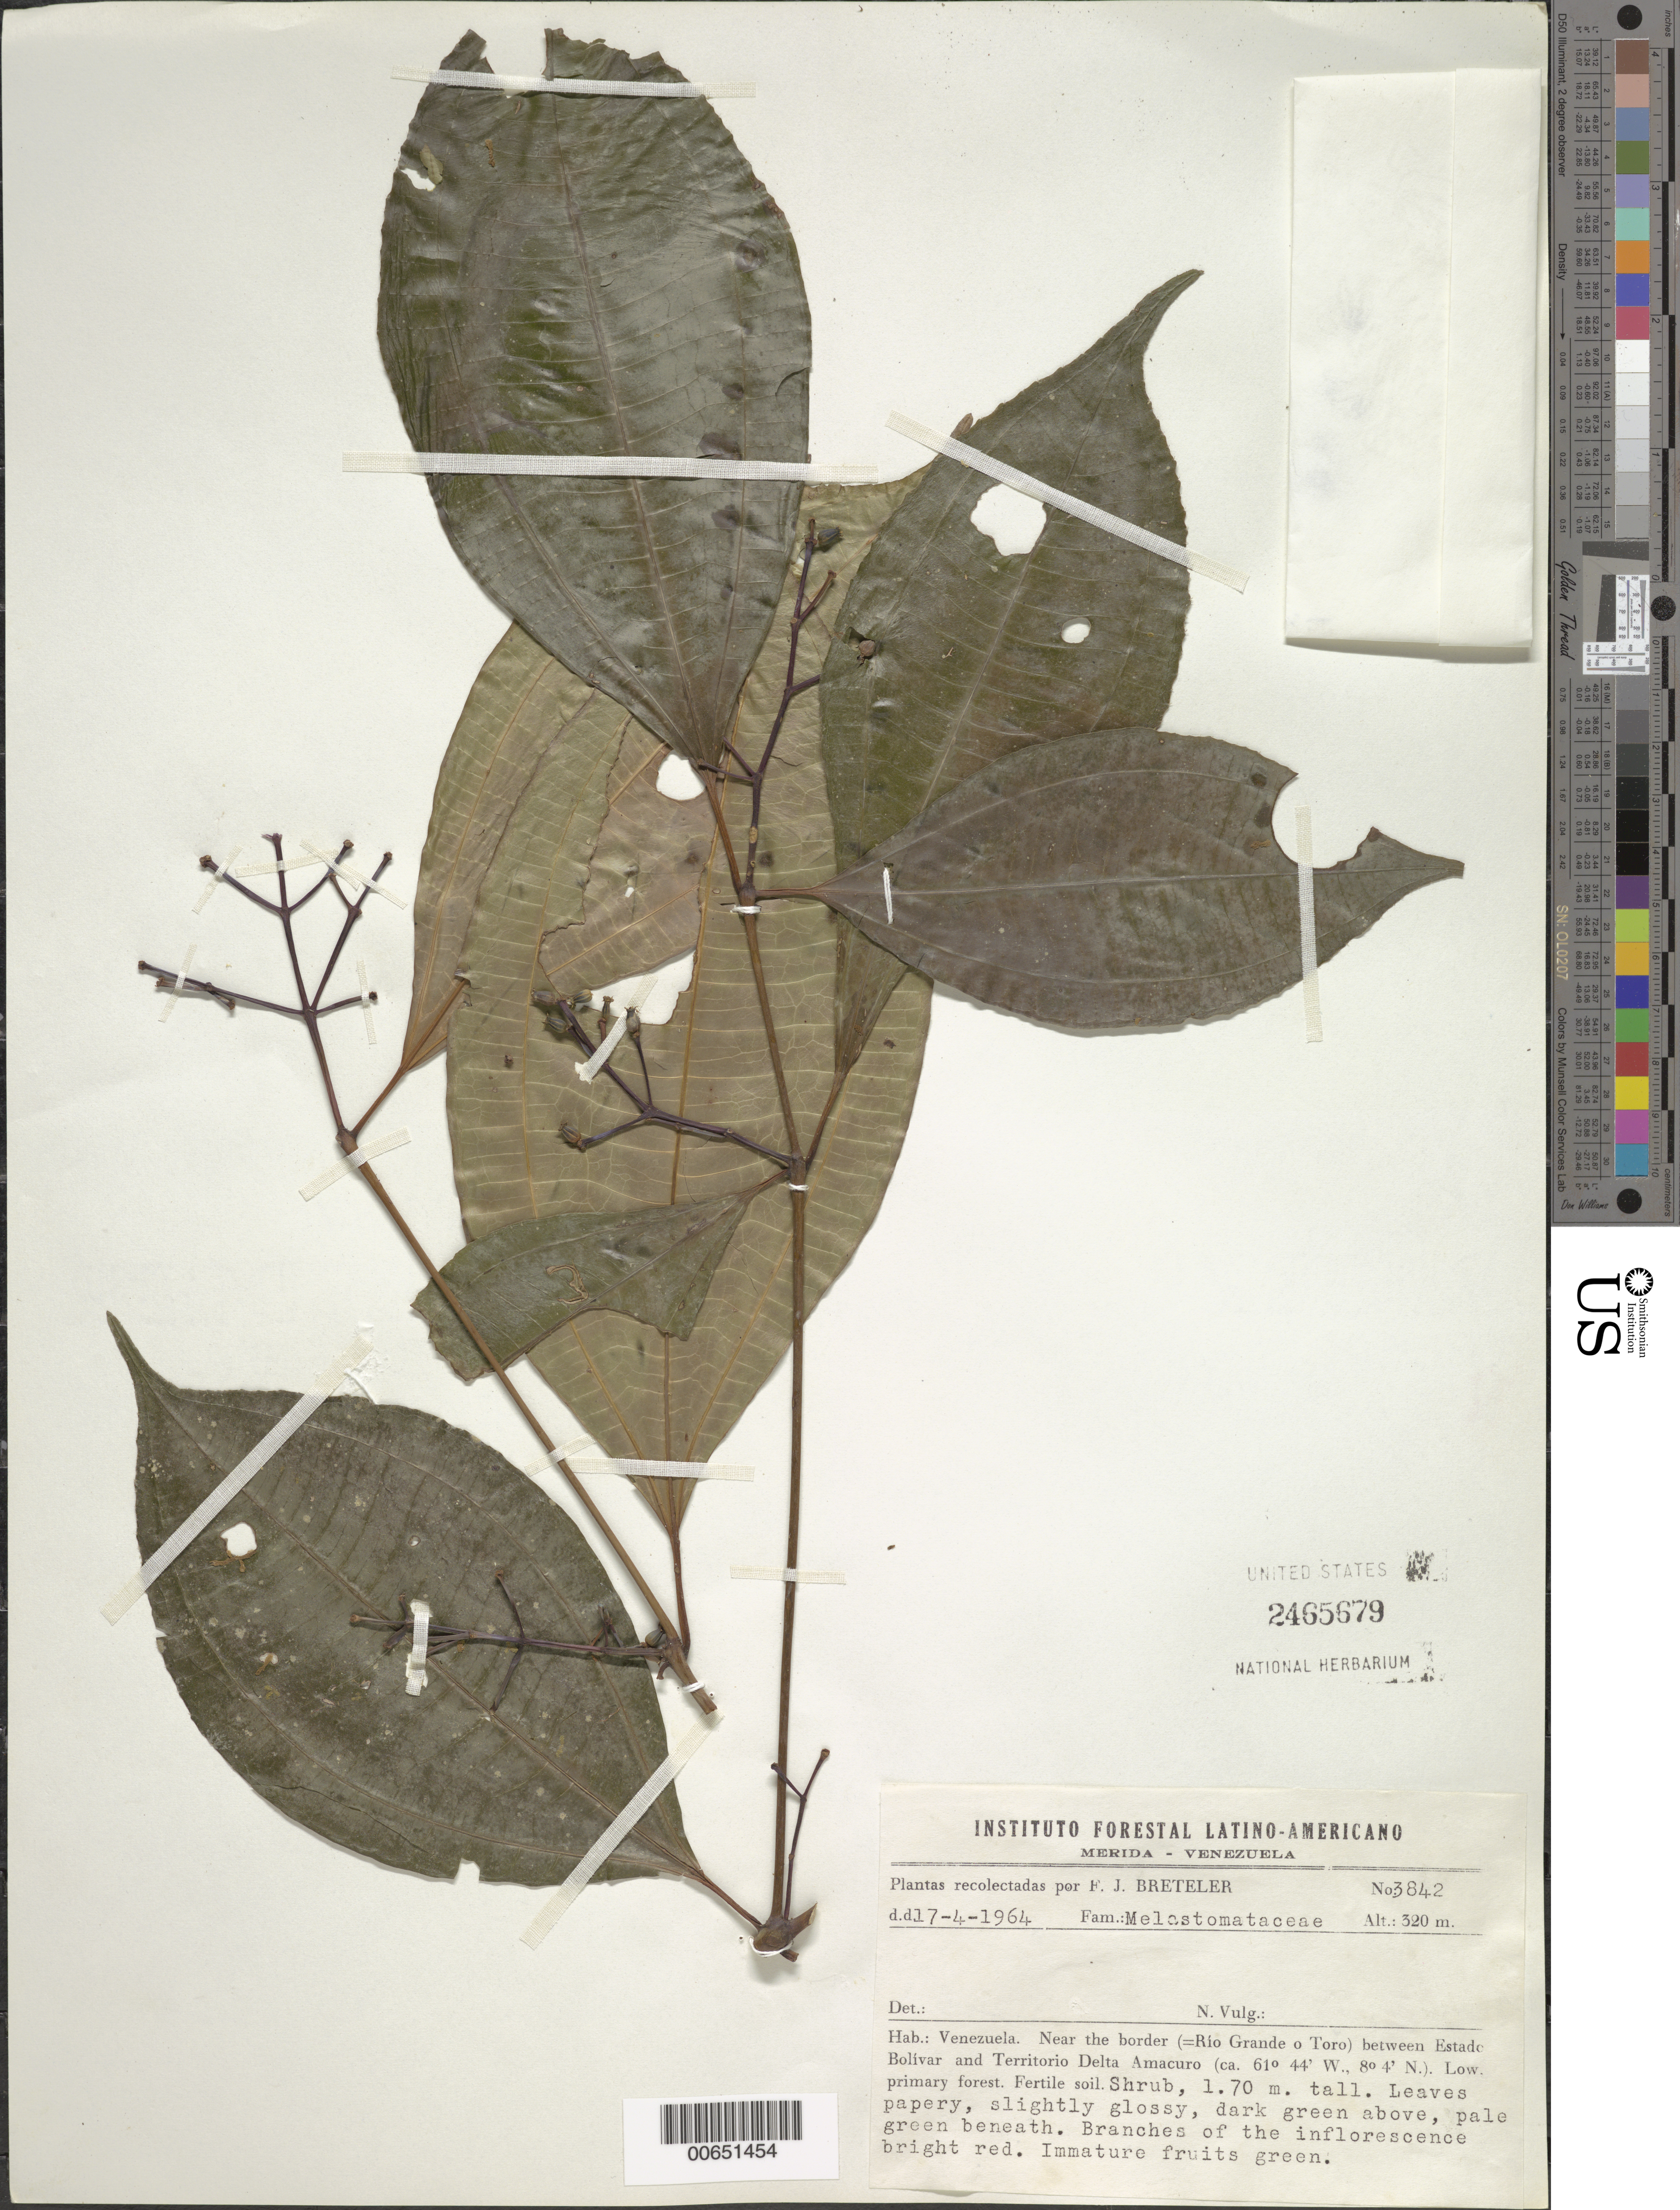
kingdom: Plantae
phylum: Tracheophyta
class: Magnoliopsida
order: Myrtales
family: Melastomataceae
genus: Miconia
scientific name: Miconia lateriflora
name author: Cogn.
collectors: F. J. Breteler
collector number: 3842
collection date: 1964-04-17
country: Venezuela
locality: Near the border (=Rio Grande o Toro) between Estado Bolívar and Territorio Delta Amacuro.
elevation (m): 320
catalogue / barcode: US 2465679